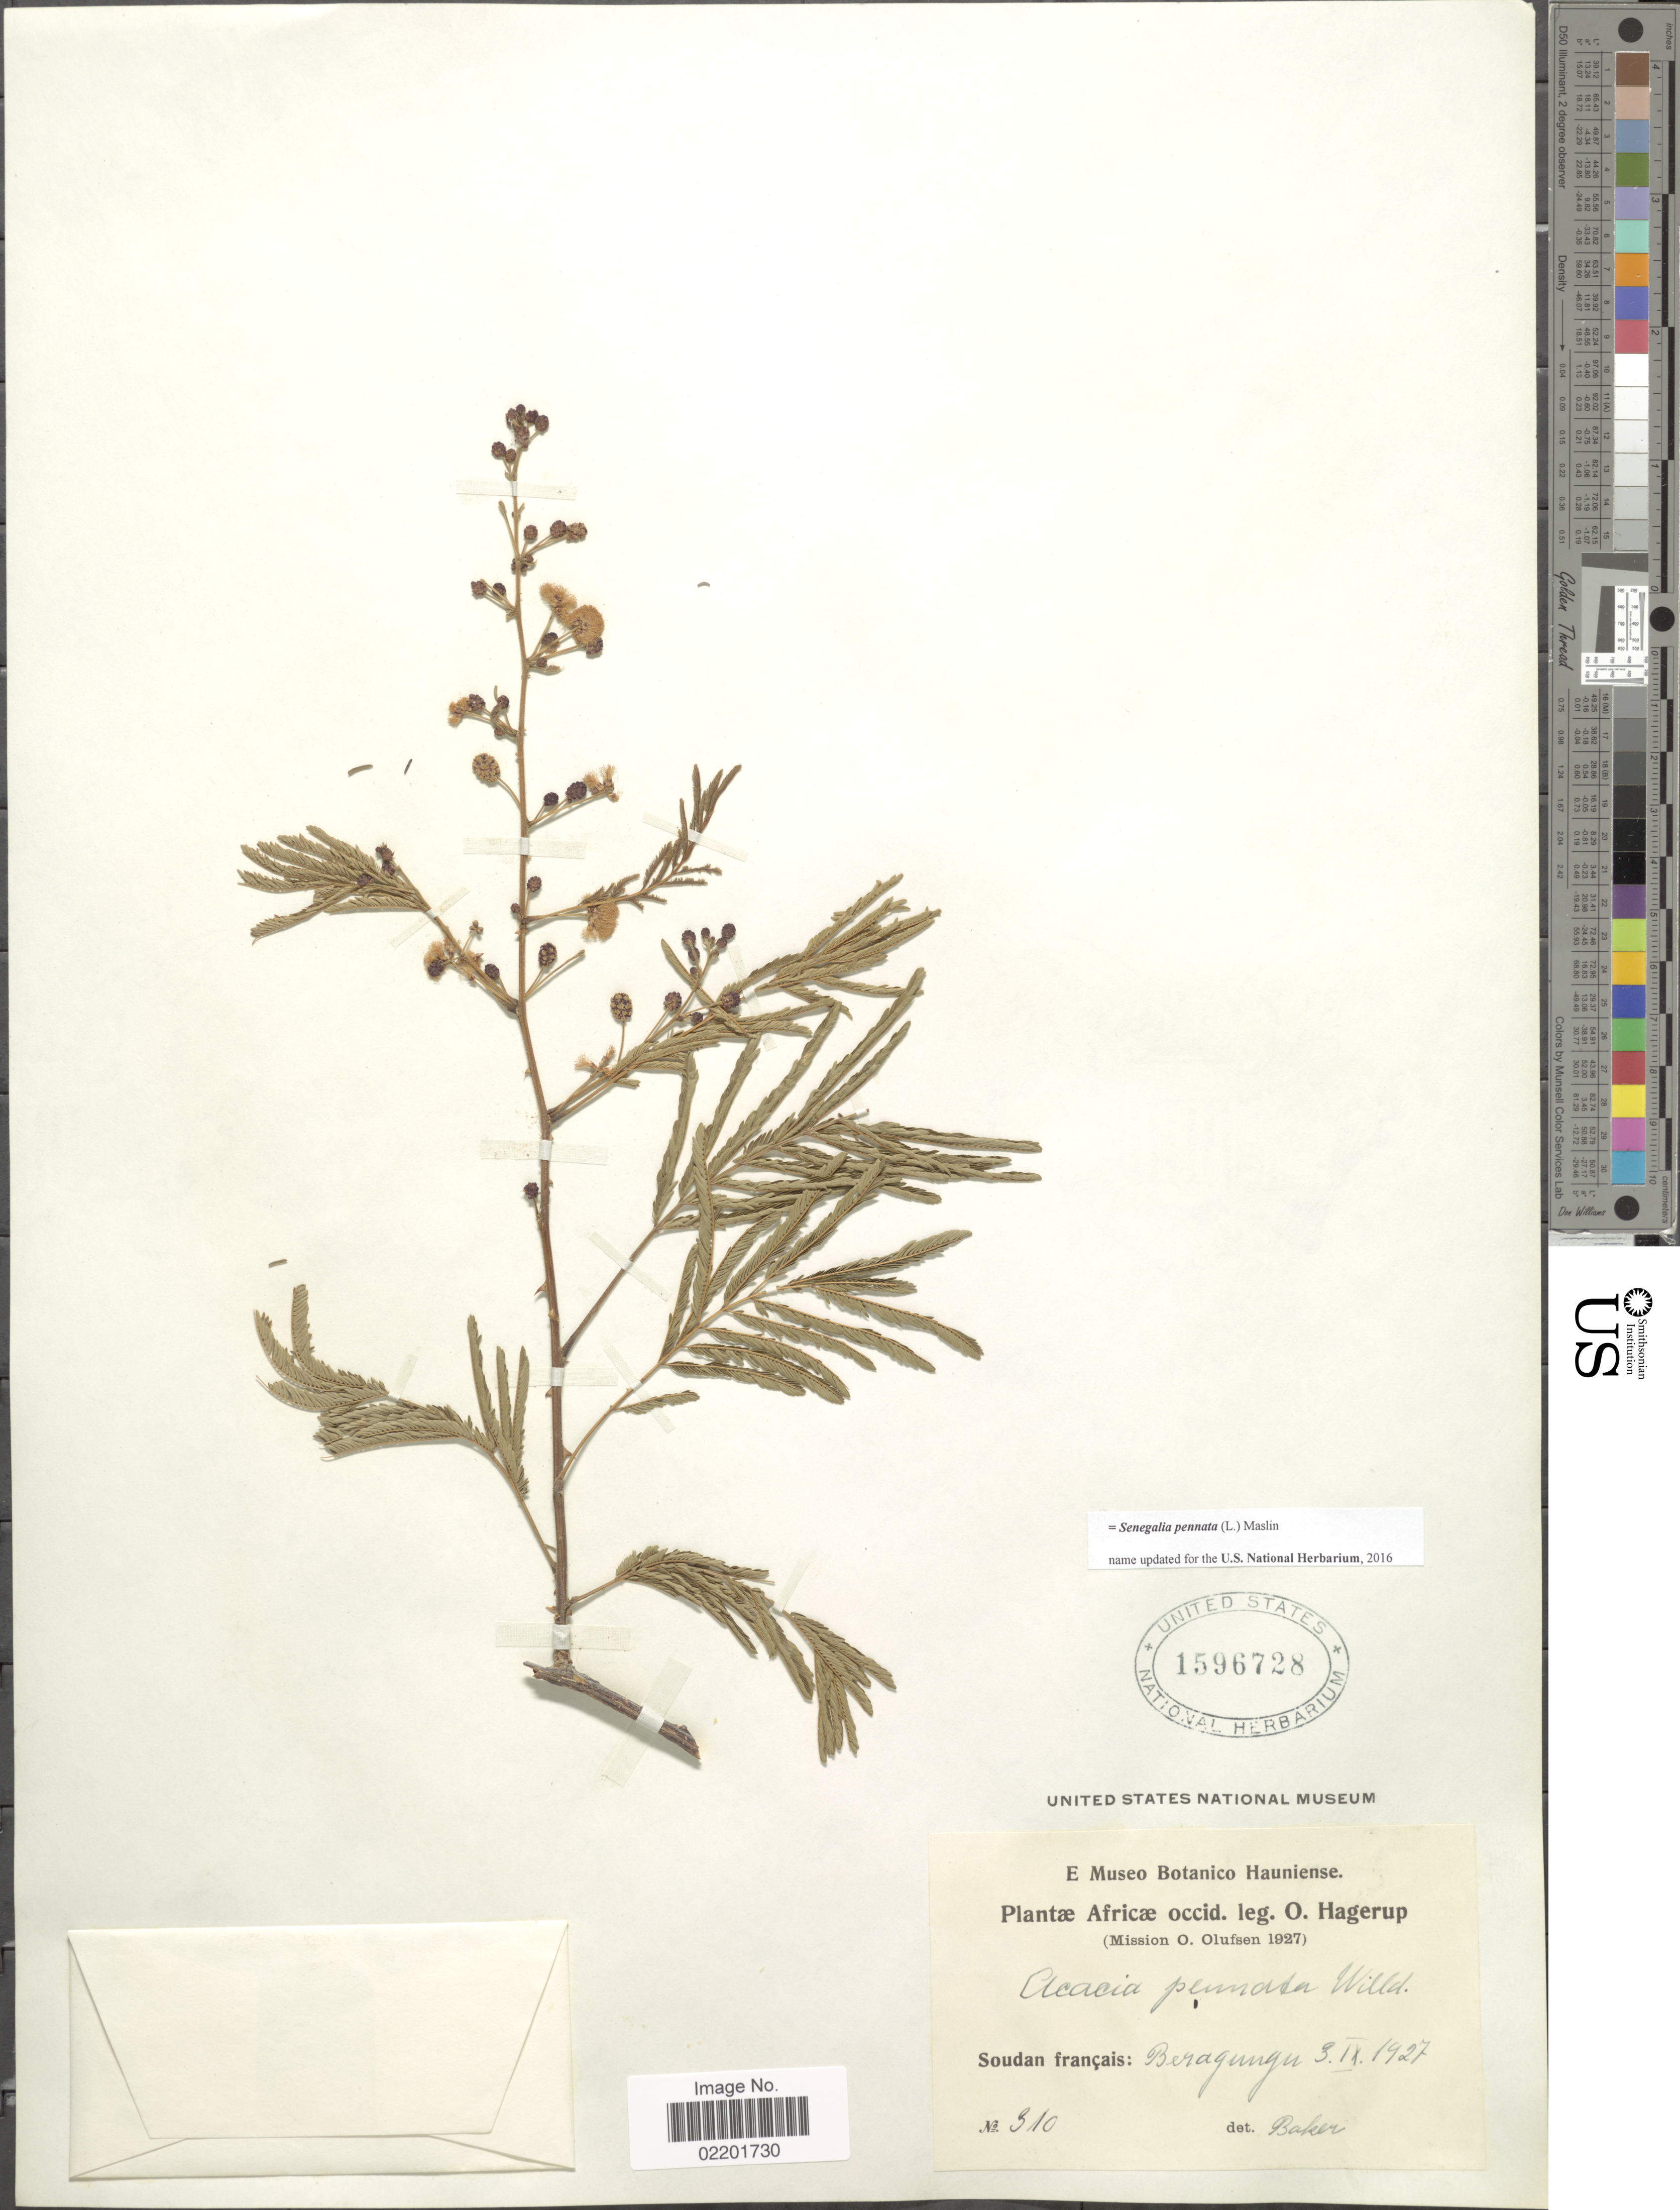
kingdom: Plantae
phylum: Tracheophyta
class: Magnoliopsida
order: Fabales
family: Fabaceae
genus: Senegalia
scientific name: Senegalia pennata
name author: (L.) Maslin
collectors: O. Hagerup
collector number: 310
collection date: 1927-09-03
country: Sudan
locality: Africae occid, Siudan francais, Beragungu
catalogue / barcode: US 1596728